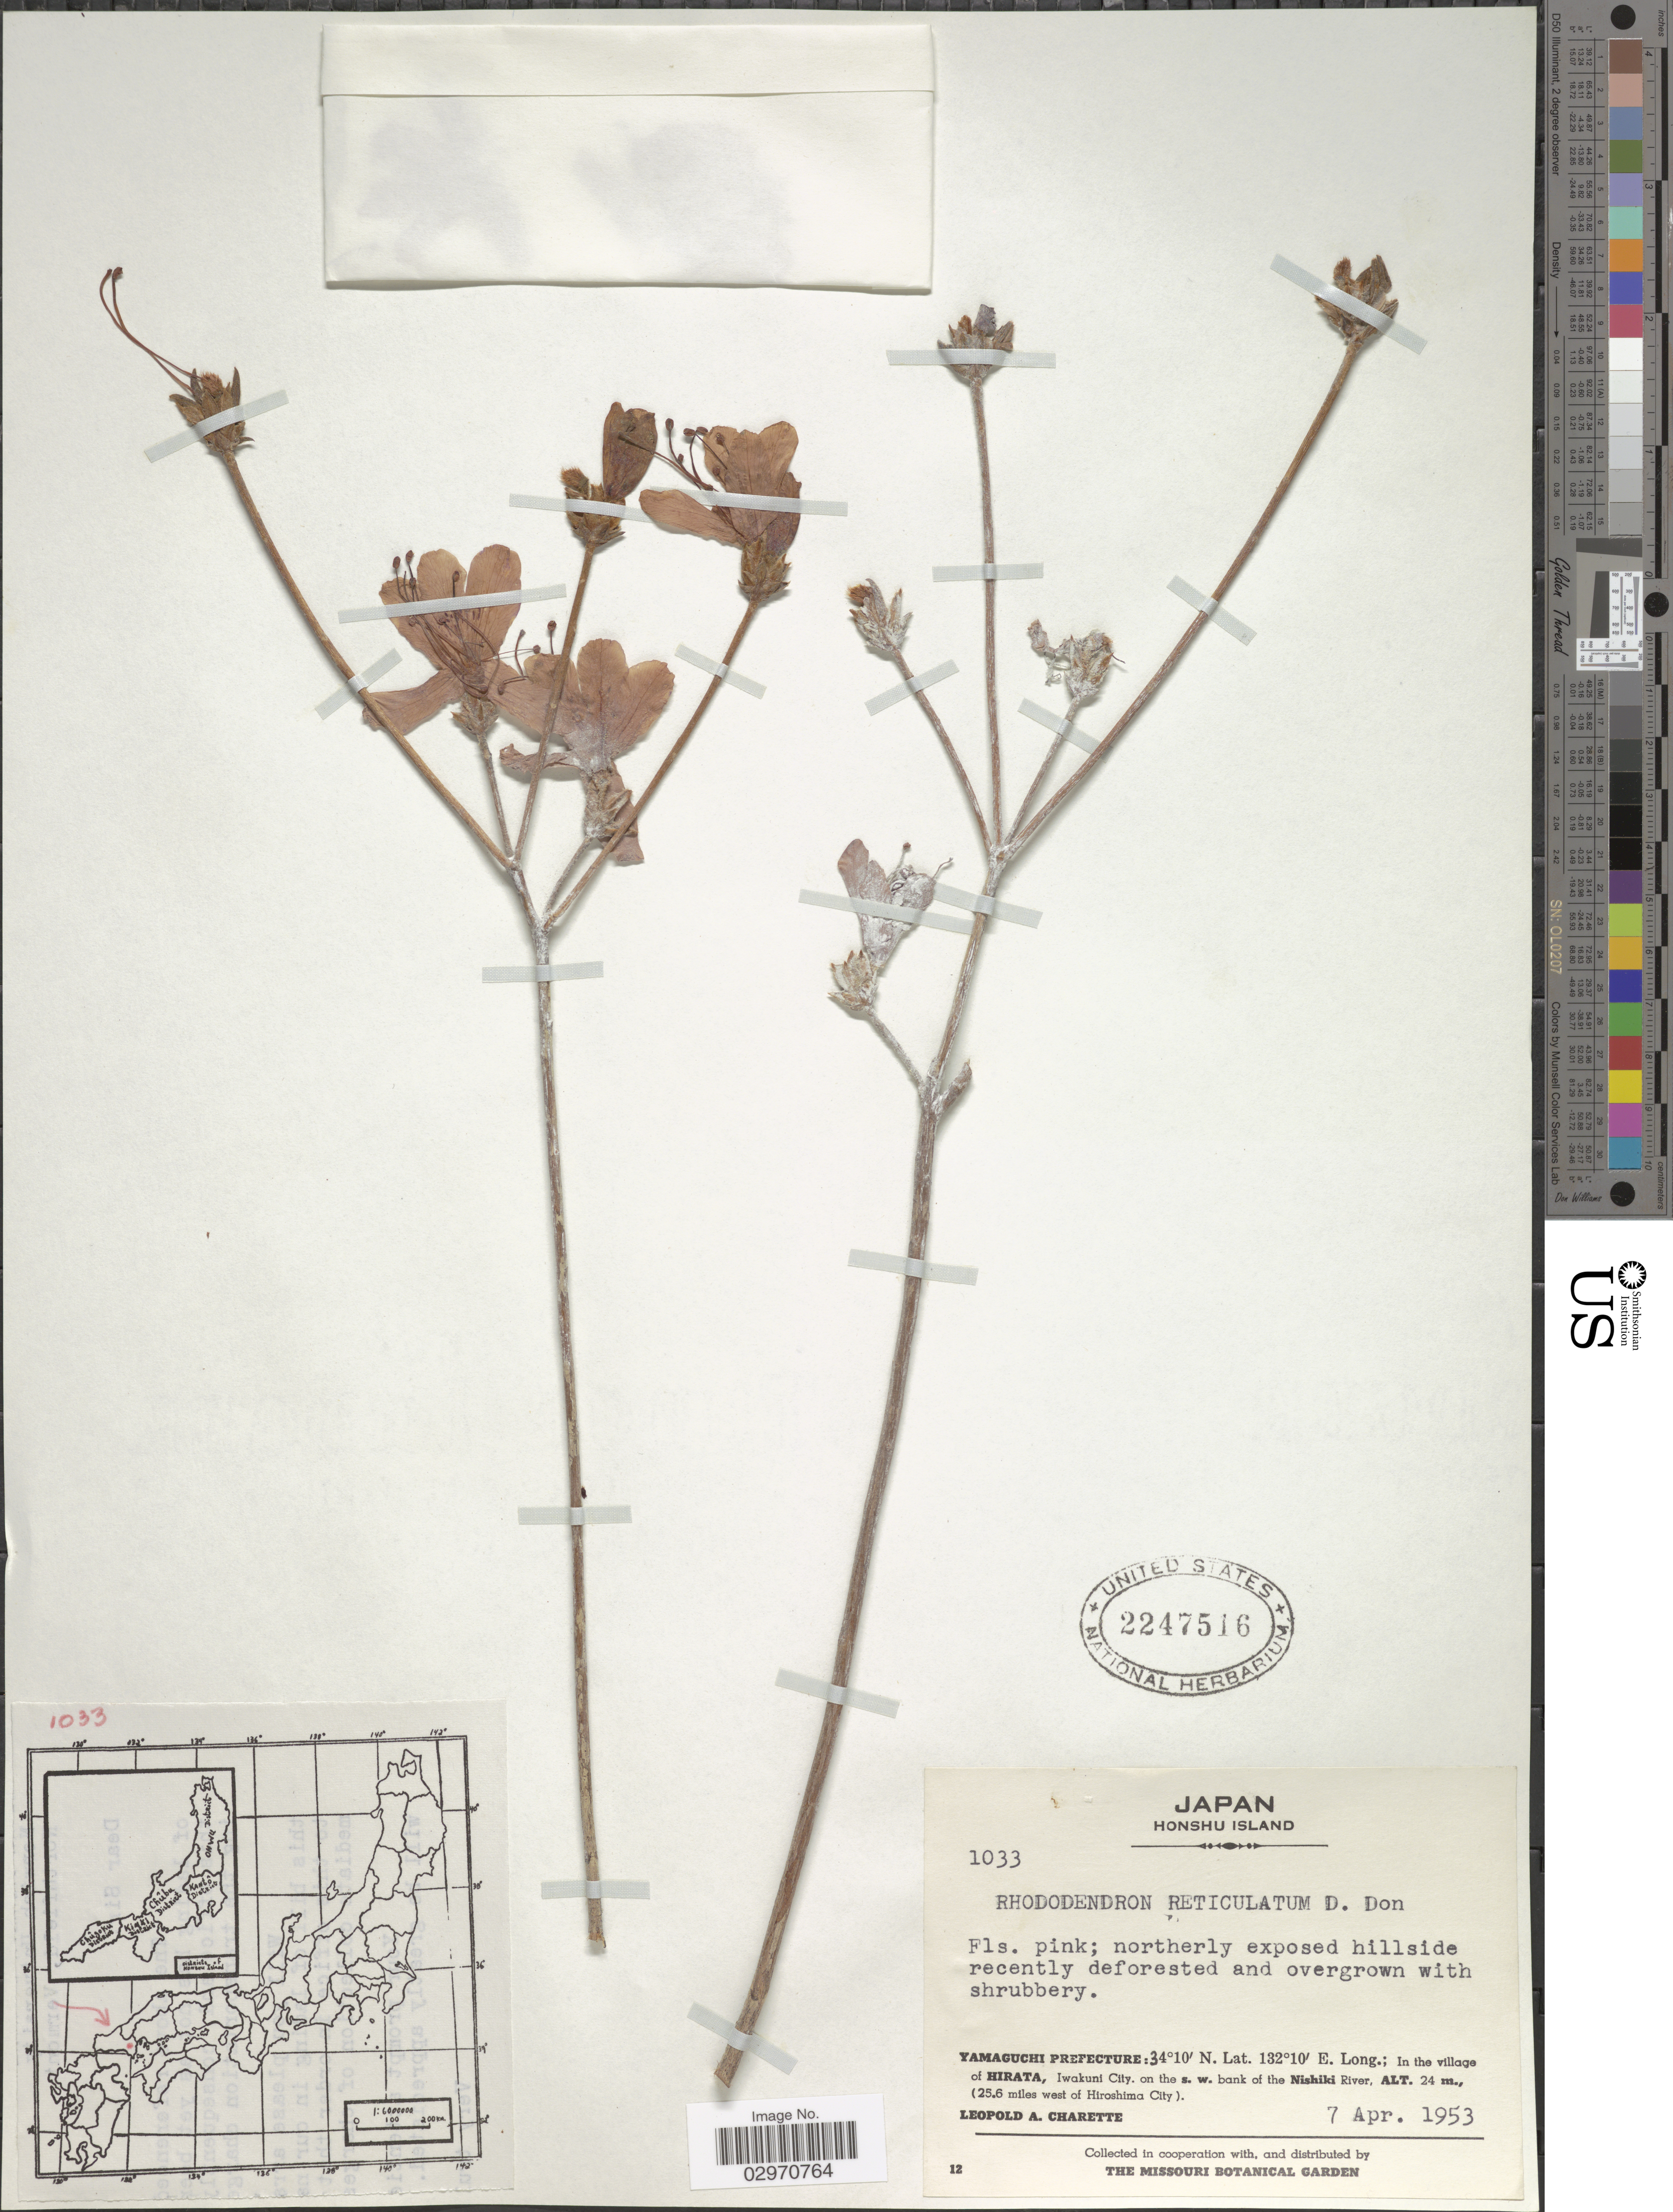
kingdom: Plantae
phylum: Tracheophyta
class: Magnoliopsida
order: Ericales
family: Ericaceae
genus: Rhododendron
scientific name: Rhododendron farrerae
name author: Sweet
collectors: L. A. Charette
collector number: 1033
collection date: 1953-04-07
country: Japan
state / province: Yamaguti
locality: Honshu Island, Yamaguchi Prefecture; In the village of Hirata, Iwakuni City. on the s. w. bank of the Nishiki River (25.6 miles west of Hiroshima City).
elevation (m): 24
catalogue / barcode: US 2247516